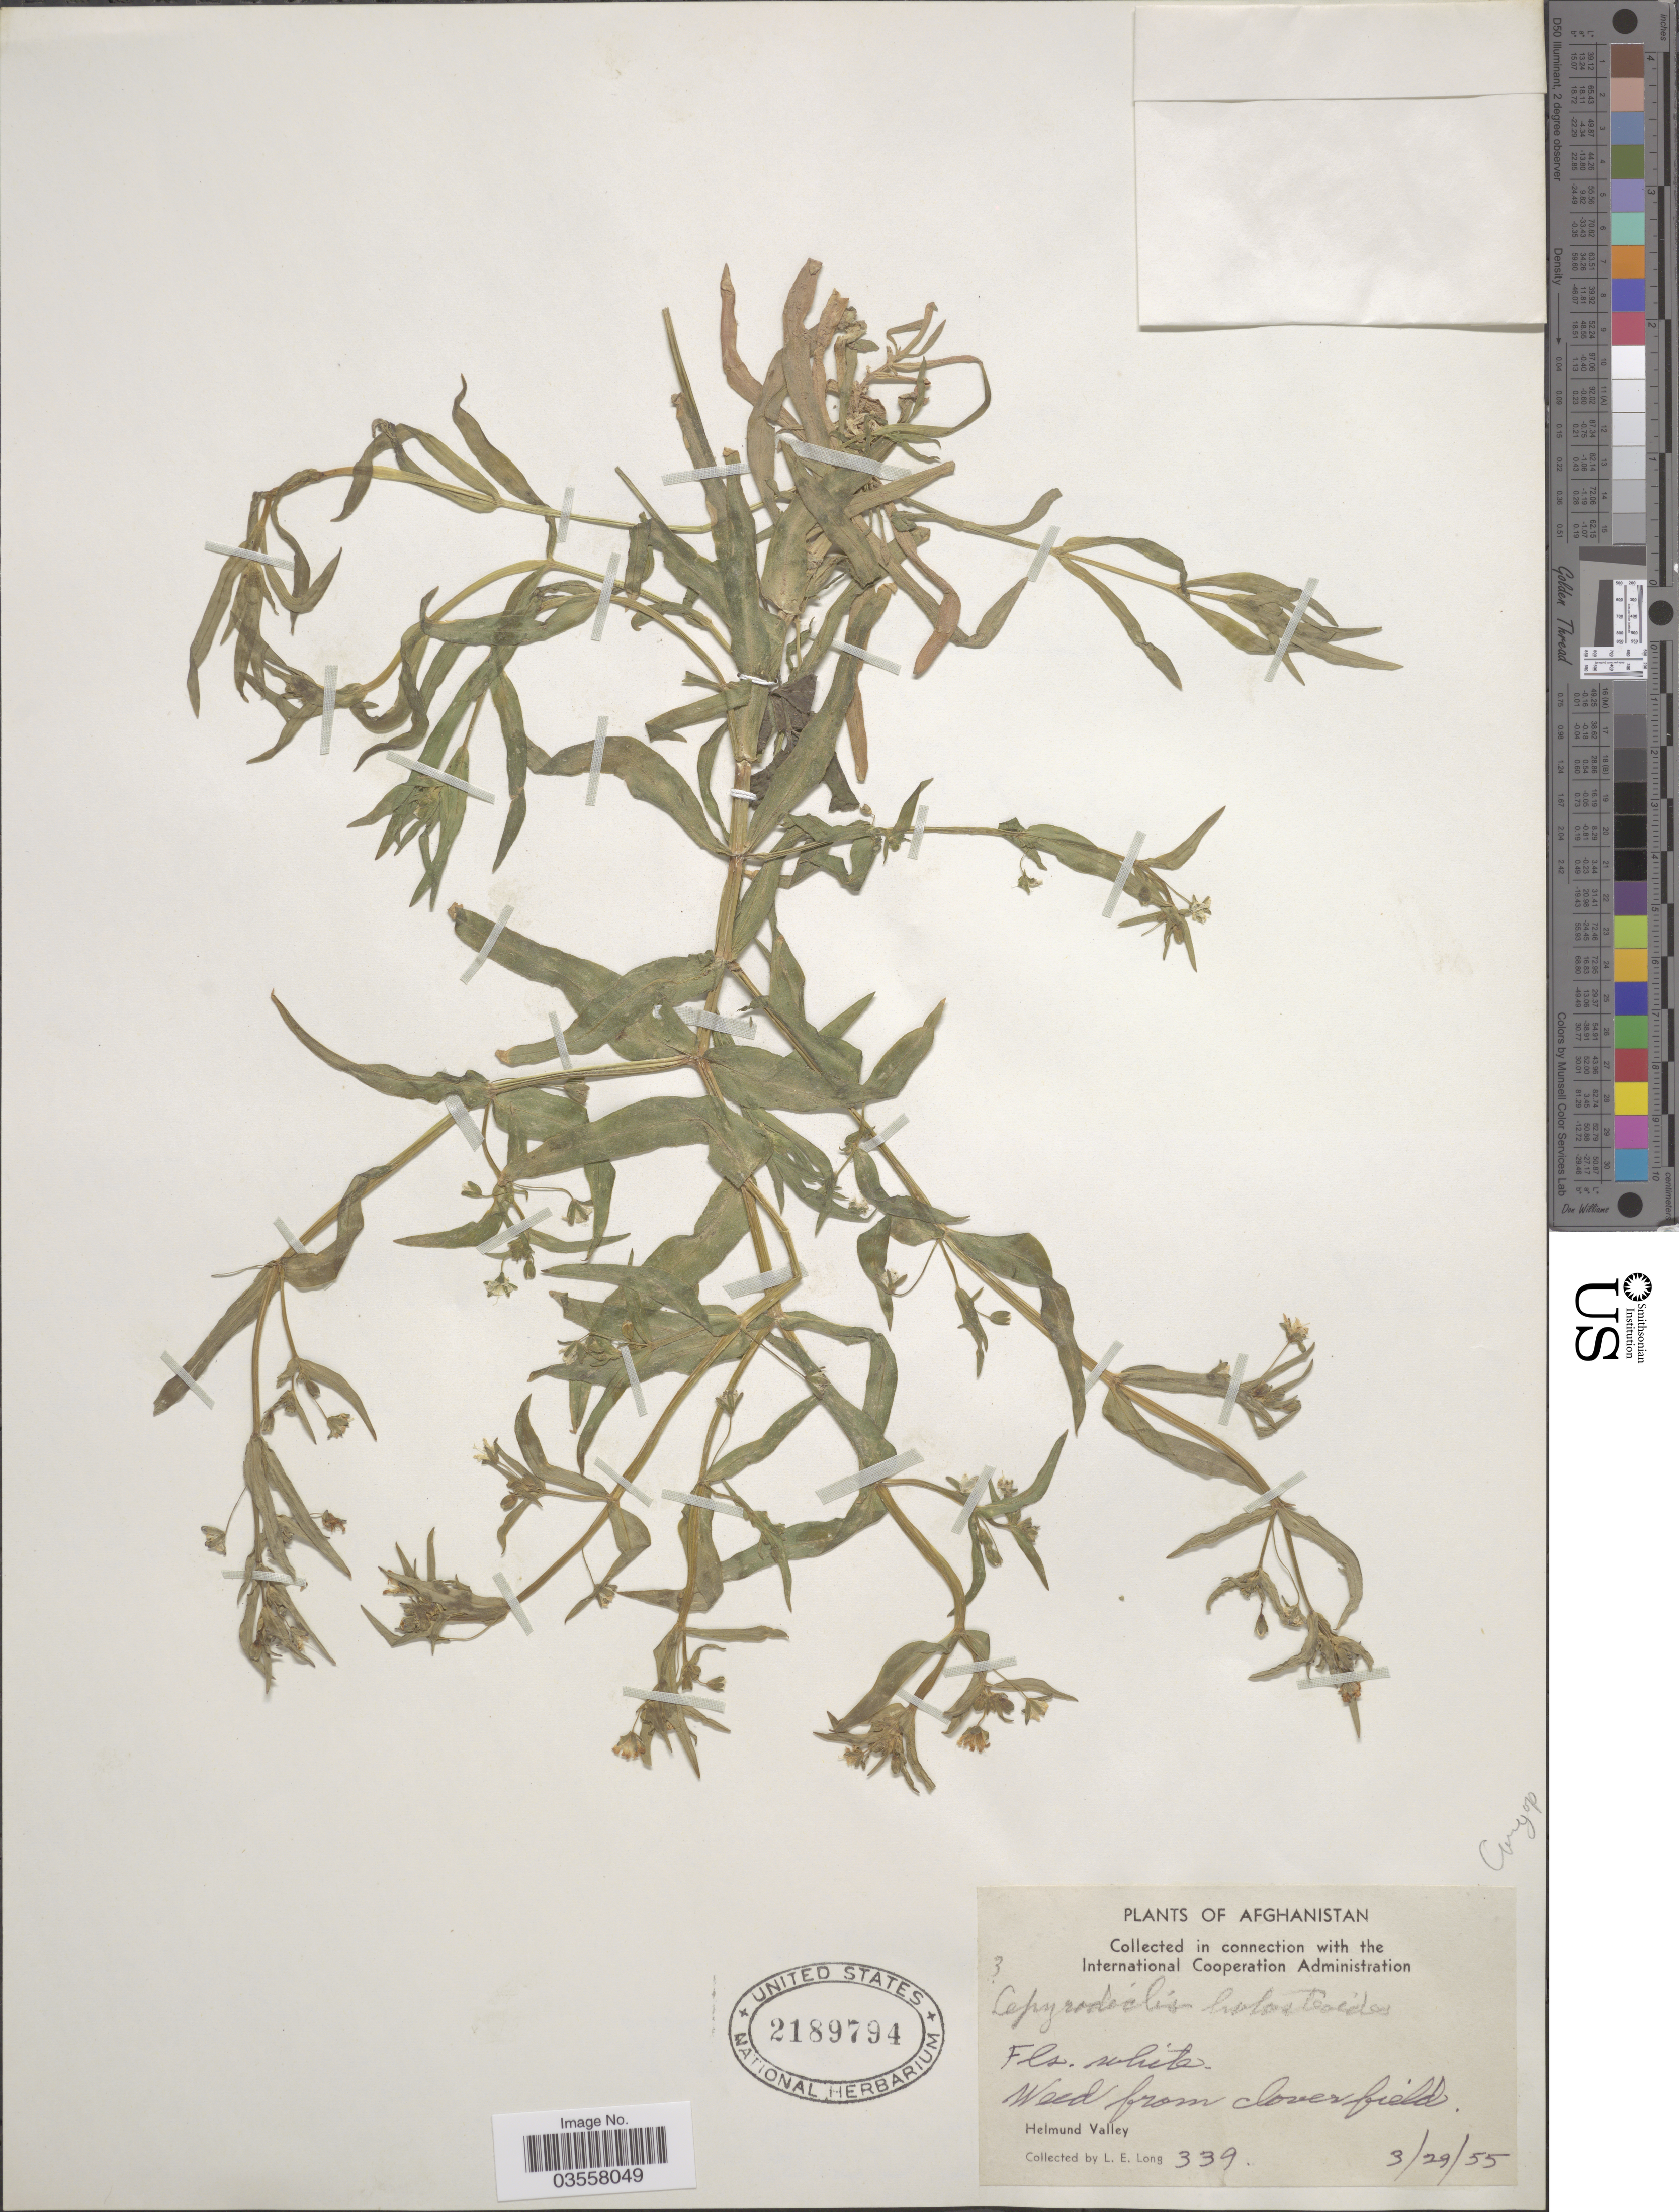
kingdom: Plantae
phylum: Tracheophyta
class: Magnoliopsida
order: Caryophyllales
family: Caryophyllaceae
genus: Lepyrodiclis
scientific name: Lepyrodiclis holosteoides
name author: (C.A. Mey.) Fenzl ex Fisch. & C.A. Mey.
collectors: L. E. Long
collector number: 339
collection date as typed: Transcribed d/m/y: 29/3/55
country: Afghanistan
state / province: Helmand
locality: Helmund Valley.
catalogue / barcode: US 2189794